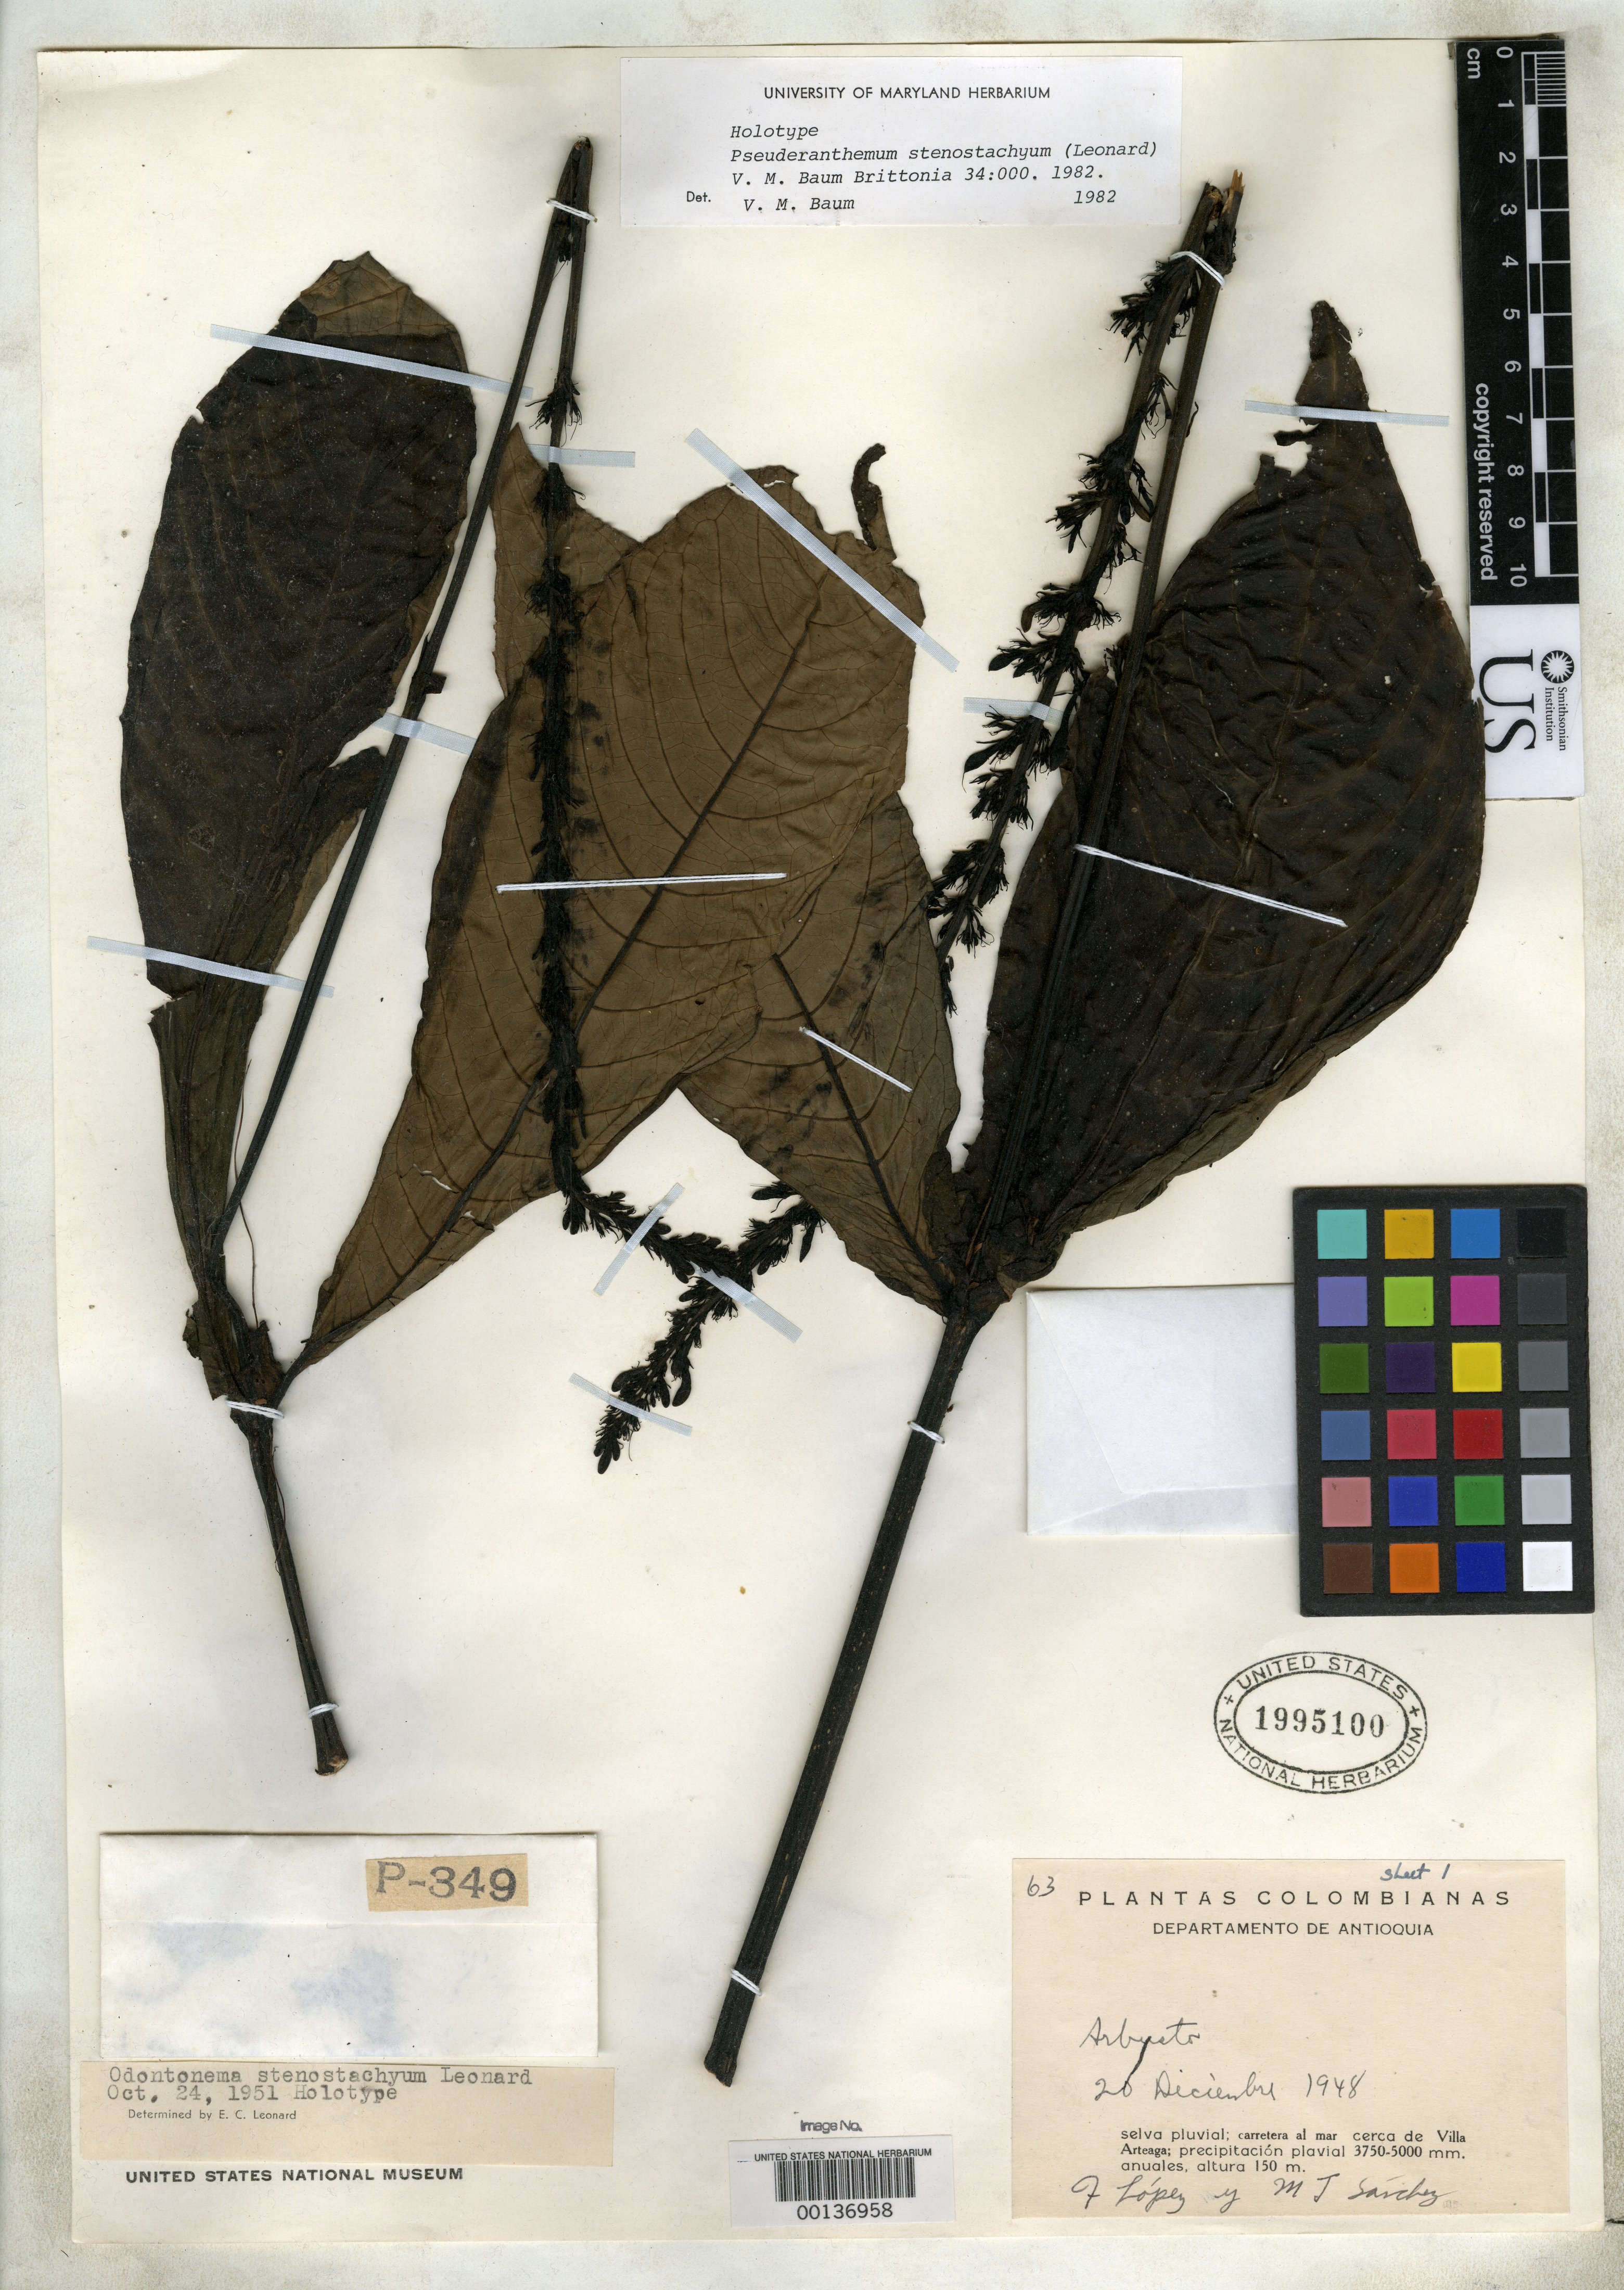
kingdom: Plantae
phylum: Tracheophyta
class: Magnoliopsida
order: Lamiales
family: Acanthaceae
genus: Odontonema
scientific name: Odontonema stenostachyum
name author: Leonard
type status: Holotype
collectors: F. Lopéz & M. Sanchez M.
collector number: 63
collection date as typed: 26 Dec 1948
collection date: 1948-12-26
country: Colombia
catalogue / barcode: US 1995100